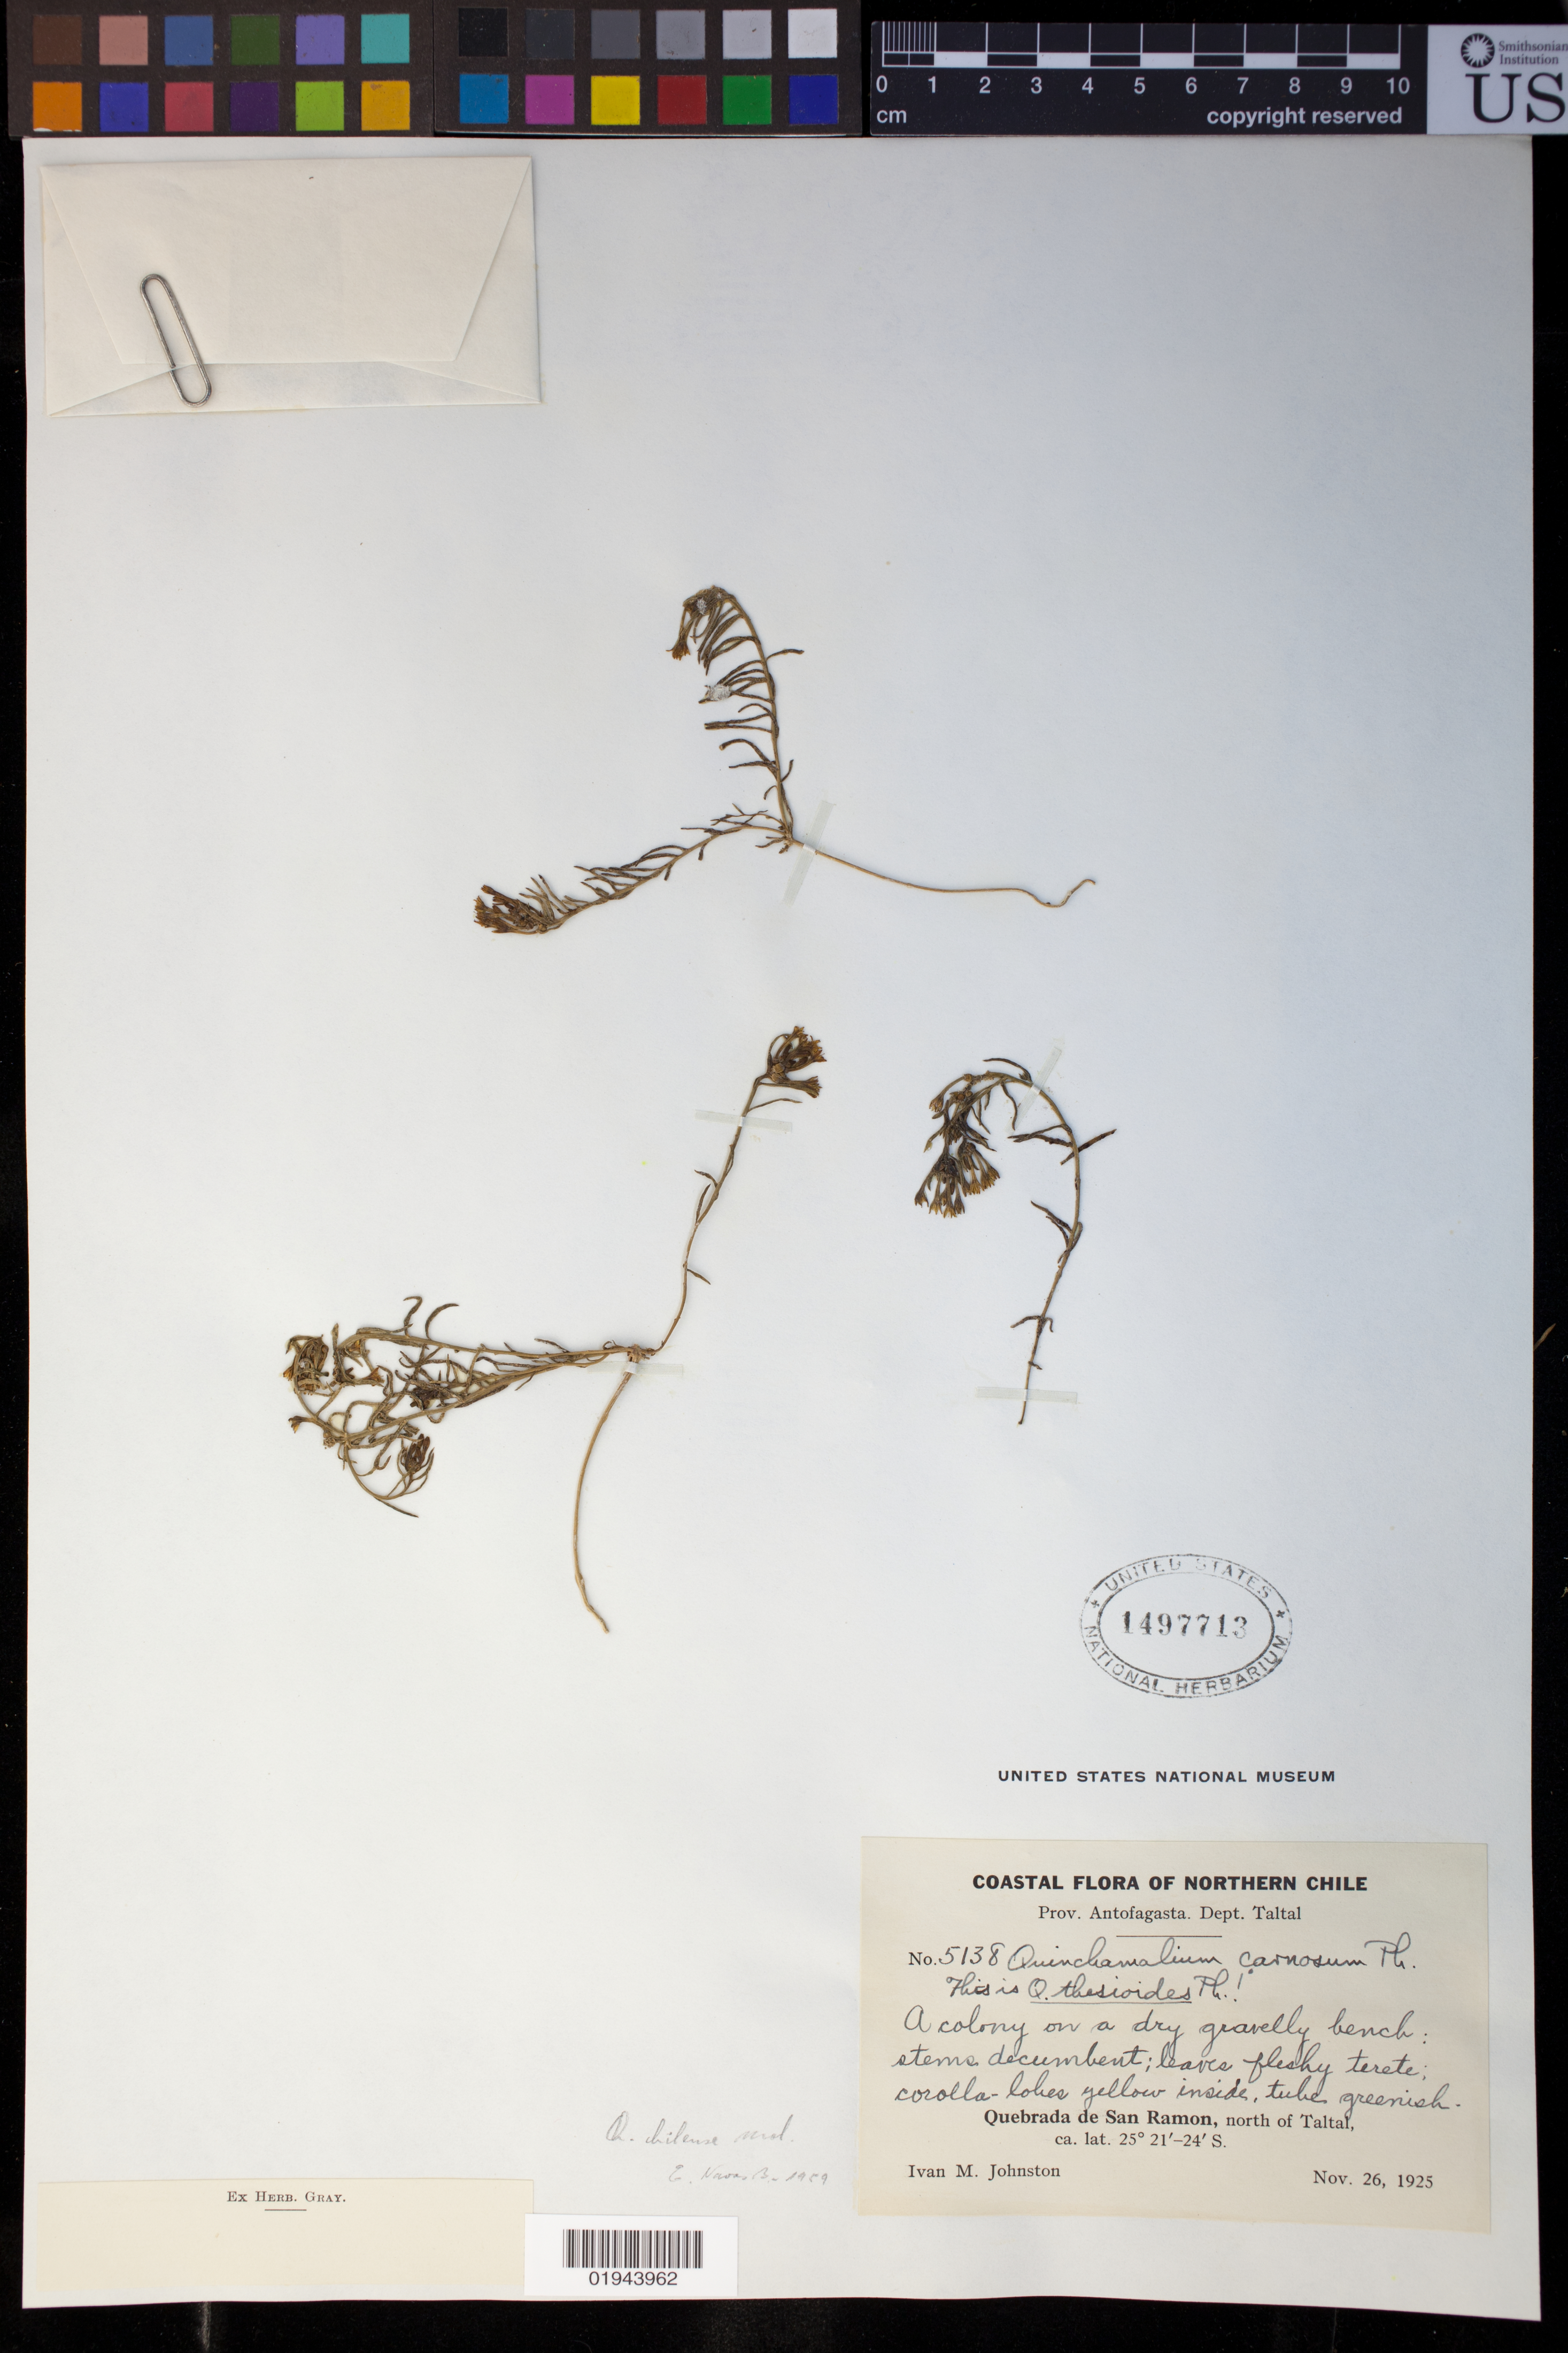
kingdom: Plantae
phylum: Tracheophyta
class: Magnoliopsida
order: Santalales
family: Schoepfiaceae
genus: Quinchamalium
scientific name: Quinchamalium carnosum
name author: Phil.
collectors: I.M. Johnston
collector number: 5138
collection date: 1925-11-26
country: Chile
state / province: Antofagasta (II)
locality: Quebrada de San Ramon, north of Taltal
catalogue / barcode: US 1497713